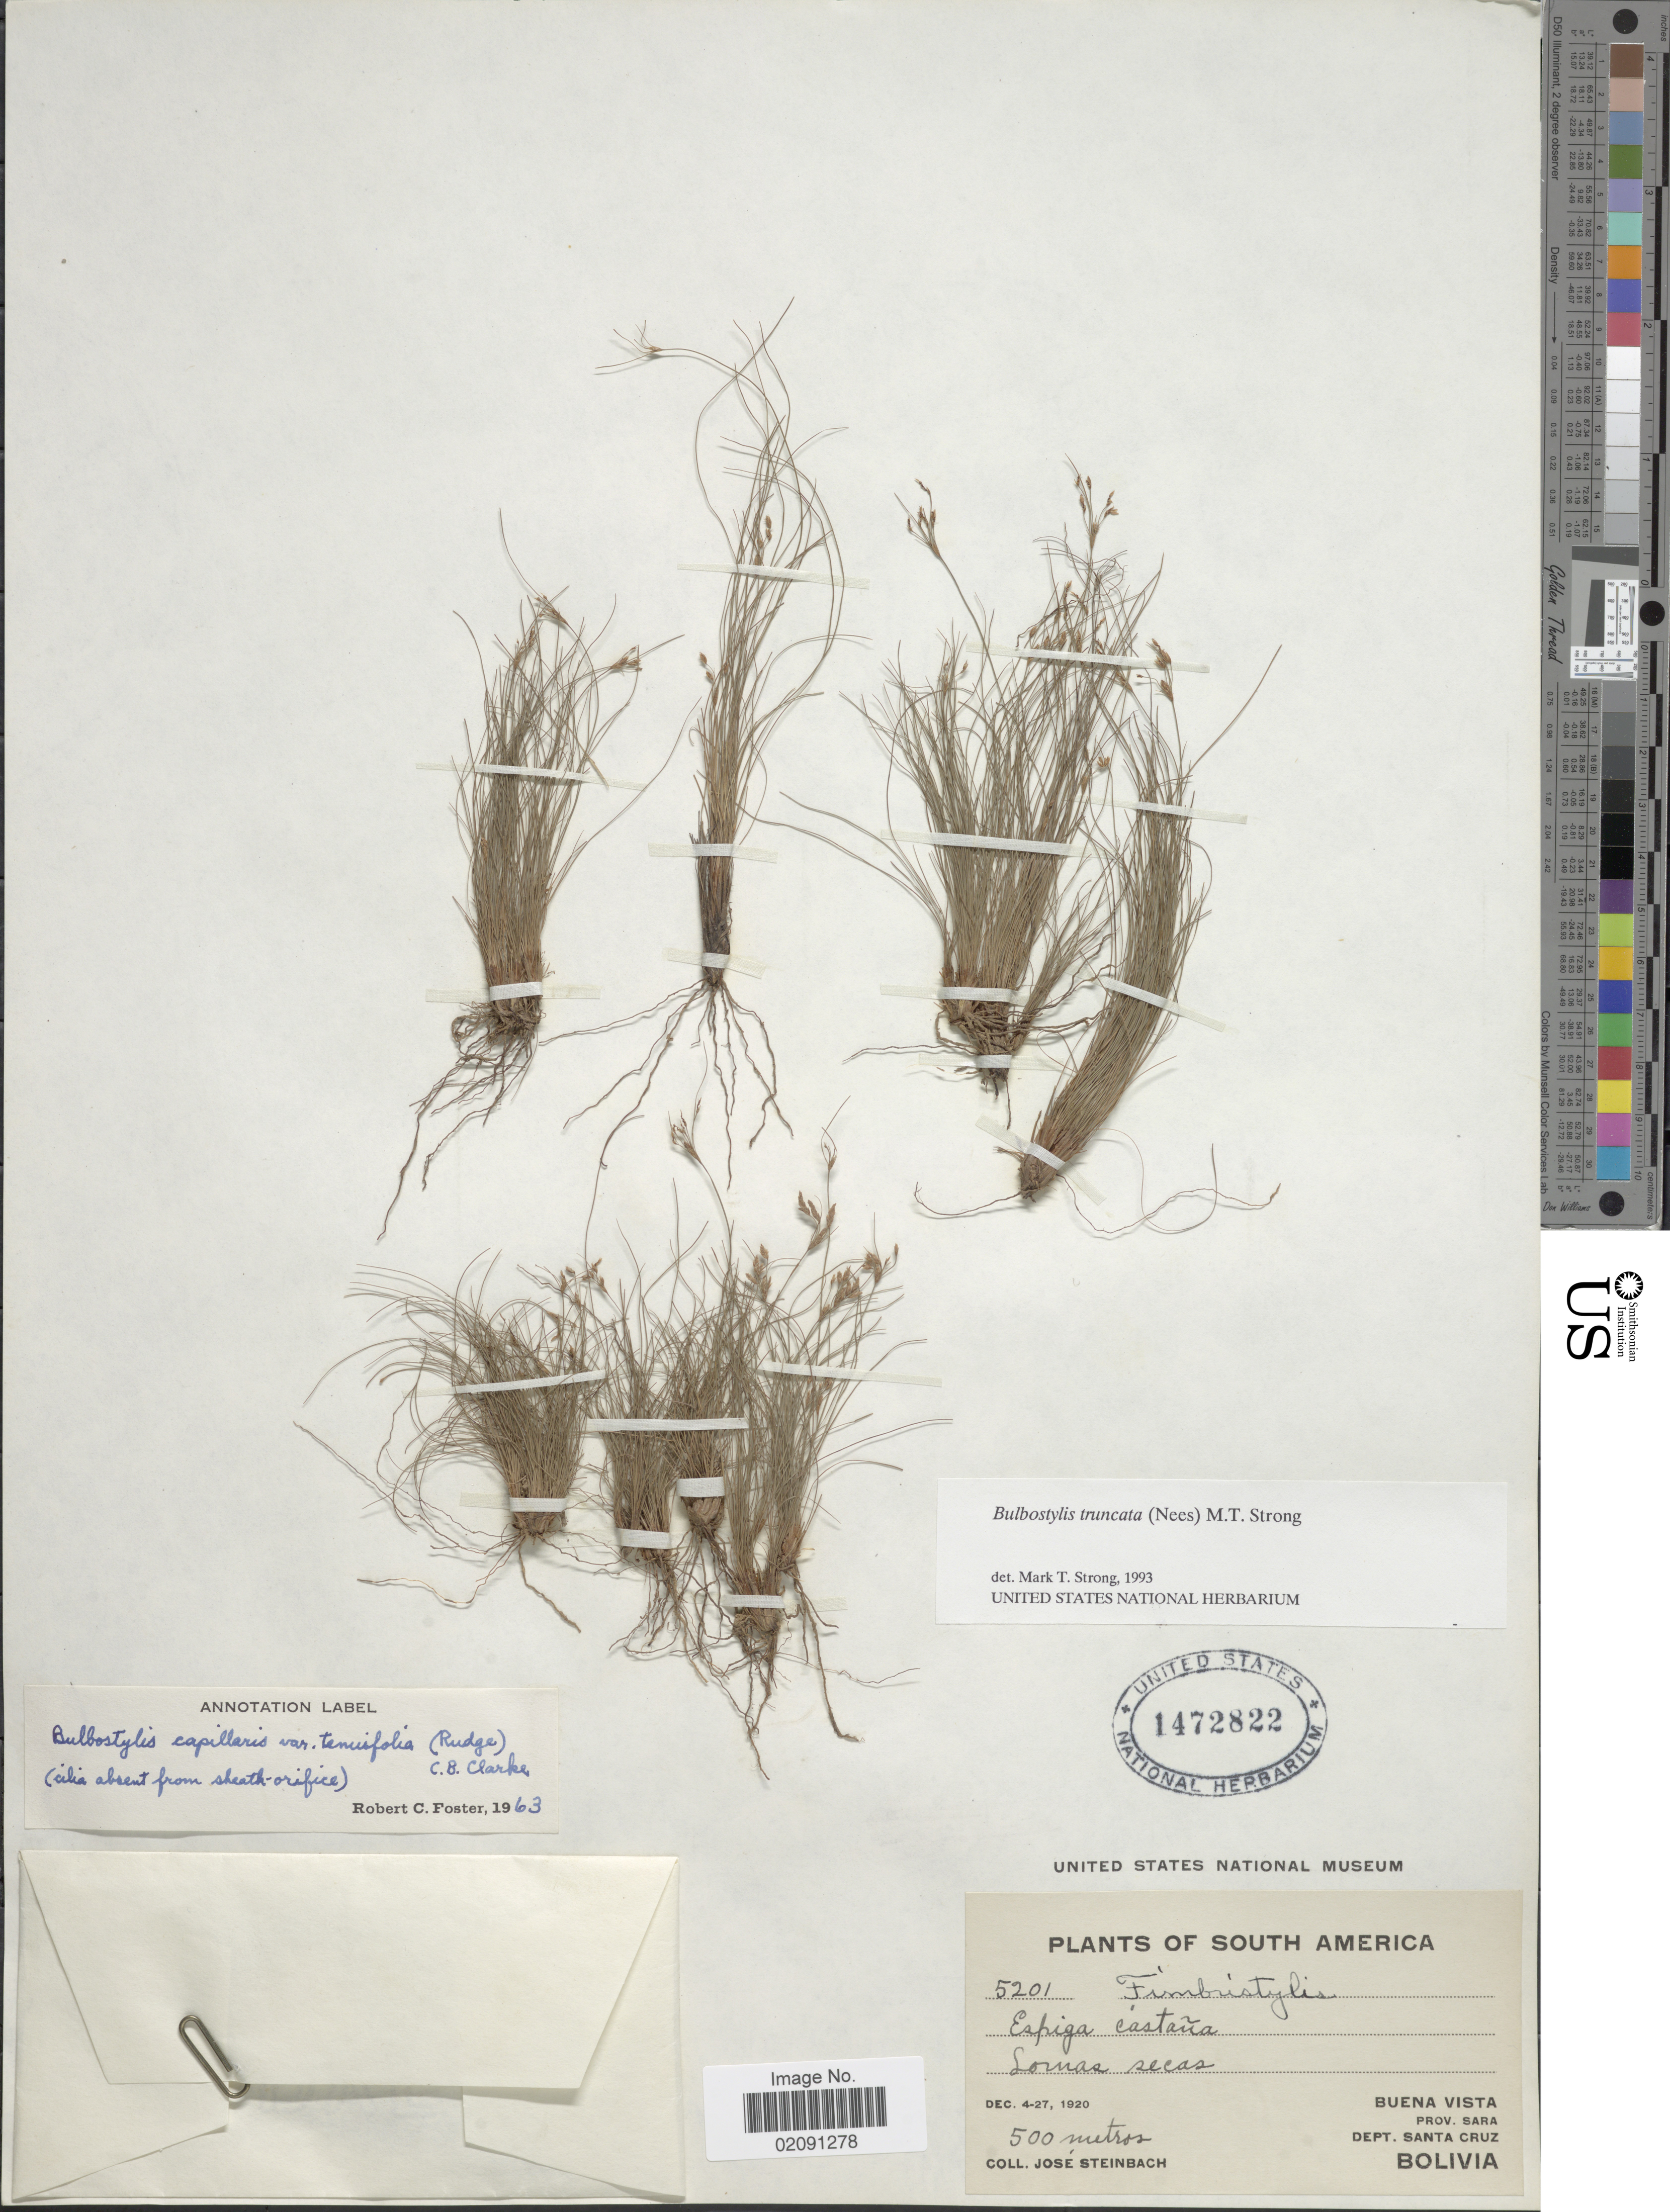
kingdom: Plantae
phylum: Tracheophyta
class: Liliopsida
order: Poales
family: Cyperaceae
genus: Bulbostylis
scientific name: Bulbostylis truncata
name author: (Nees) M.T. Strong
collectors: J. Steinbach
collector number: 5201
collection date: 1920-12-04/1920-12-27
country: Bolivia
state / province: Santa Cruz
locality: Buena Vista, Prov. Sara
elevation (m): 500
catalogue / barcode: US 1472822